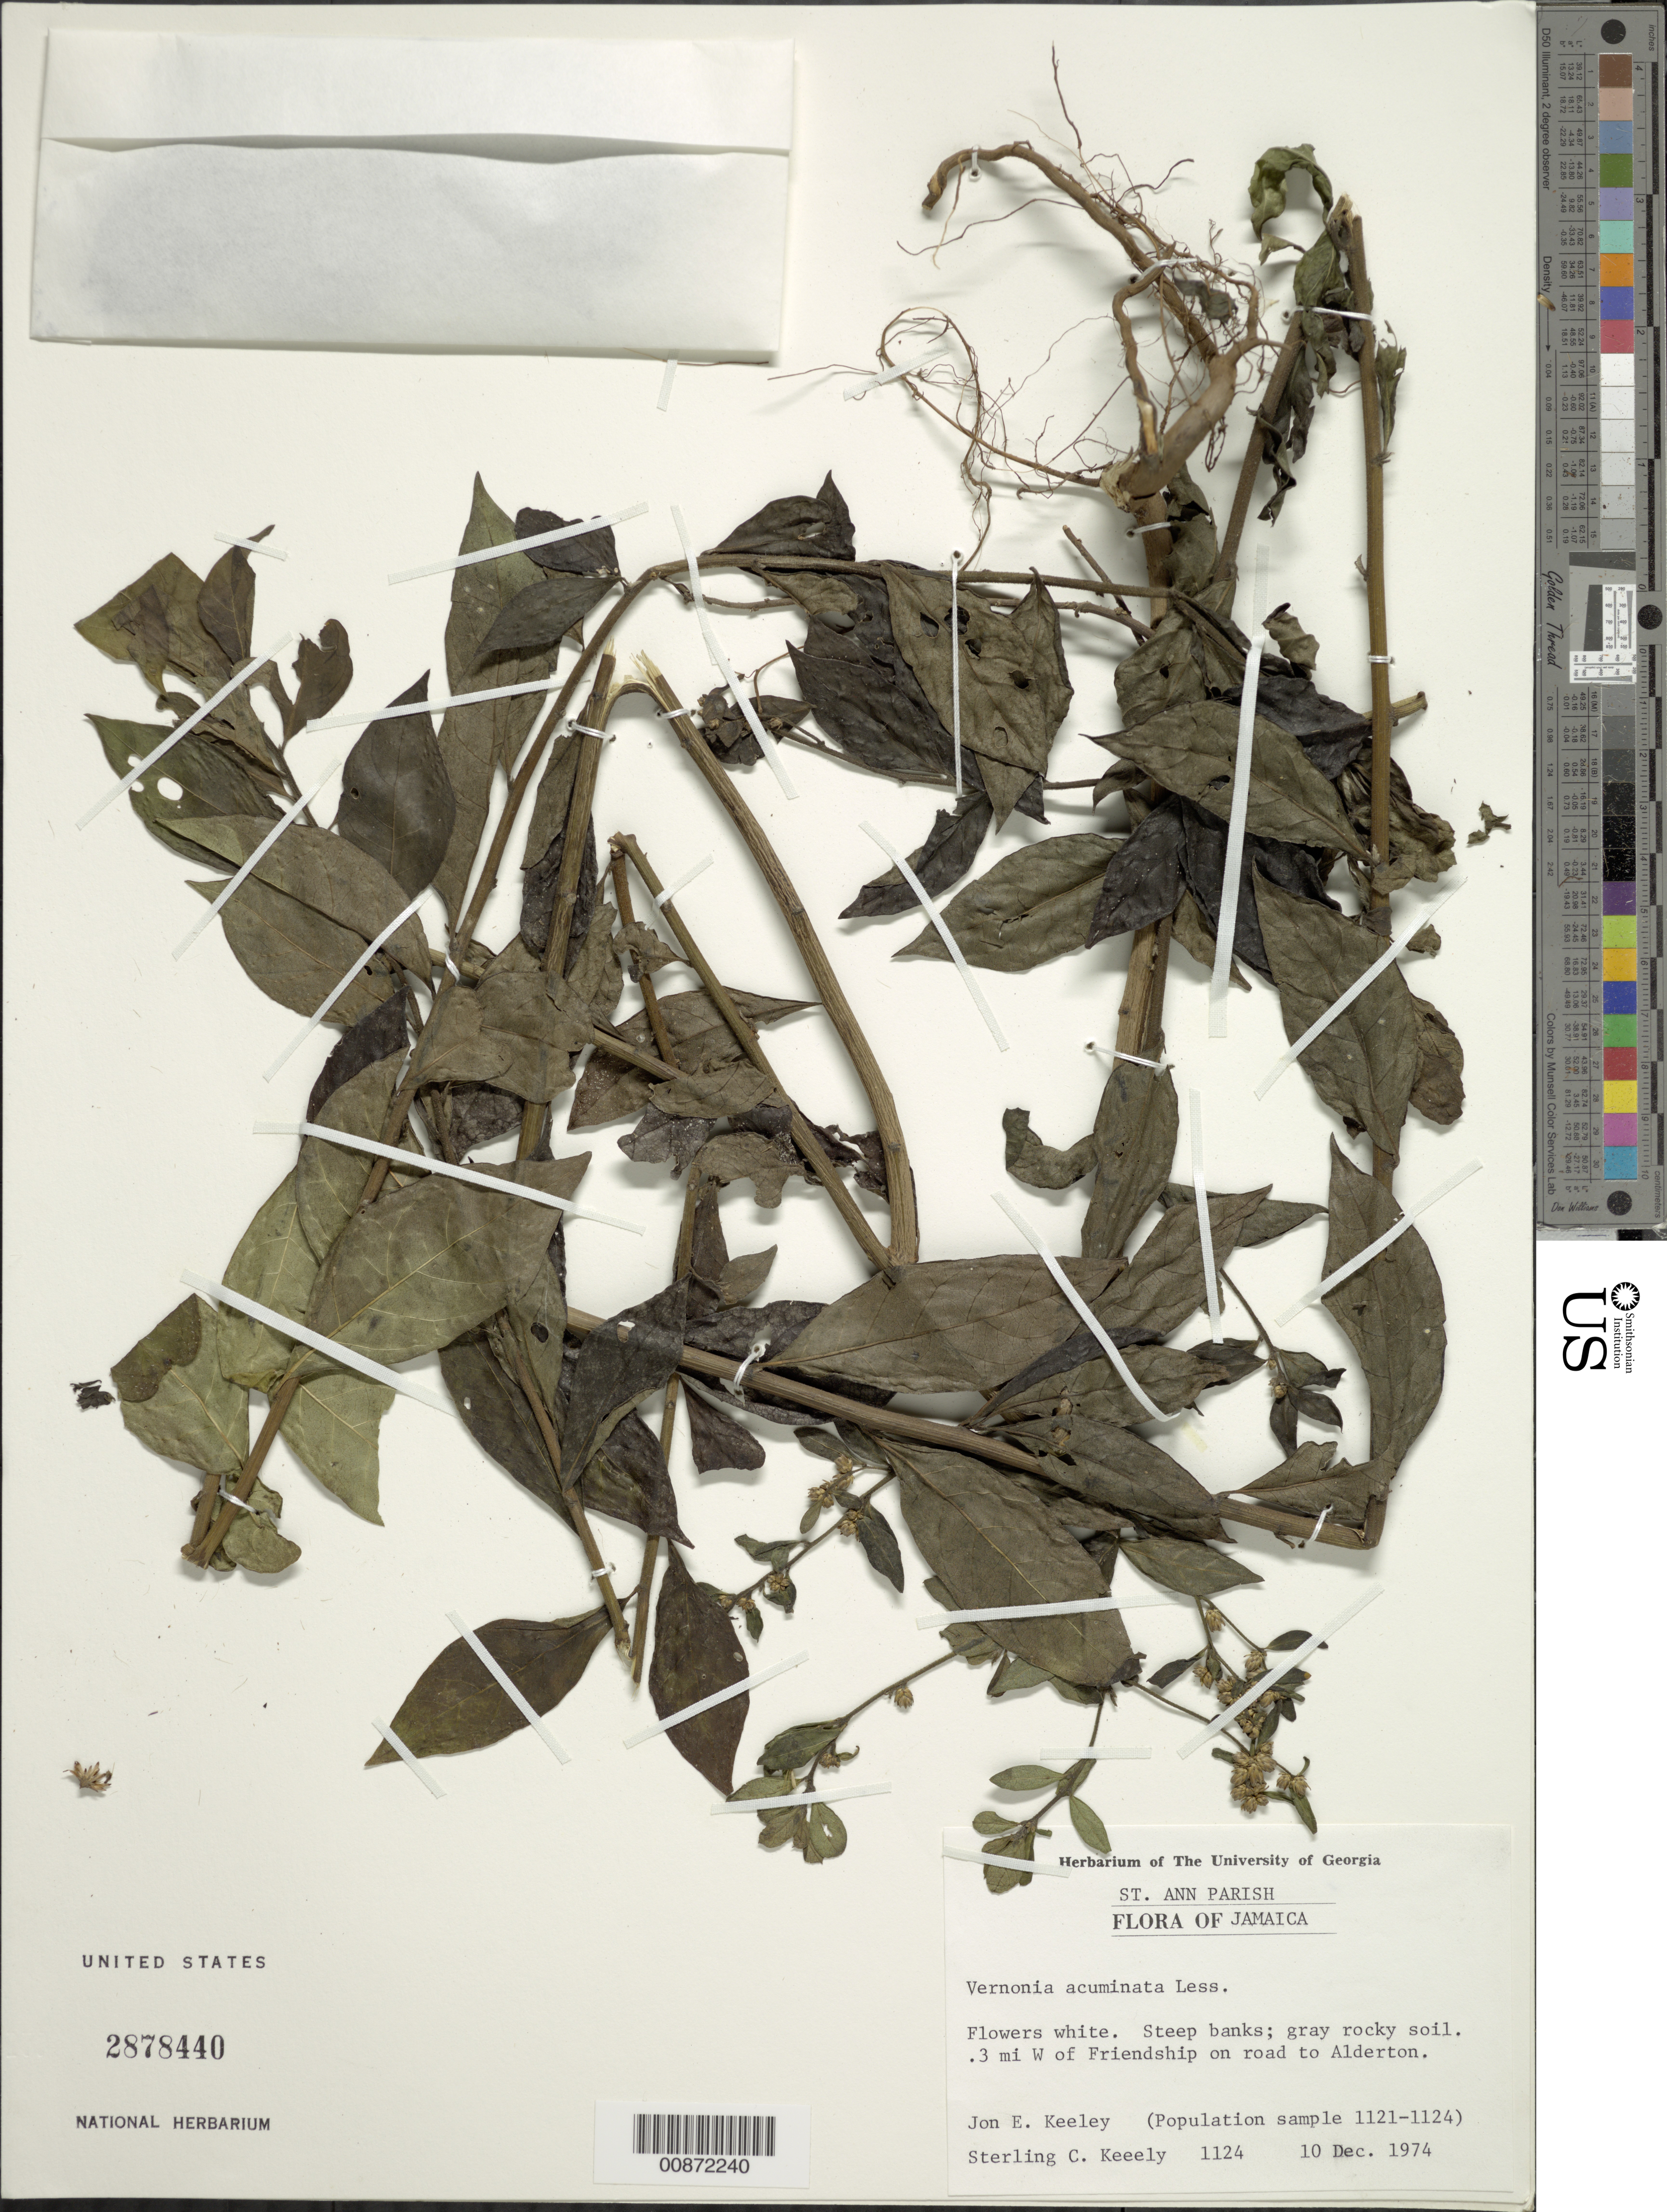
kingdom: Plantae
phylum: Tracheophyta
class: Magnoliopsida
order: Asterales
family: Asteraceae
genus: Lepidaploa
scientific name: Lepidaploa acuminata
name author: (Less.) H. Rob.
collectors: S. C. Keeley & J. E. Keeley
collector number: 1124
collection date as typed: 10 Dec 1974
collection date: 1974-12-10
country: Jamaica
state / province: Saint Ann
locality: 0.3 mi. W of Friendship, on road to Alderton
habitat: Steep banks, gray rocky soil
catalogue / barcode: US 2878440